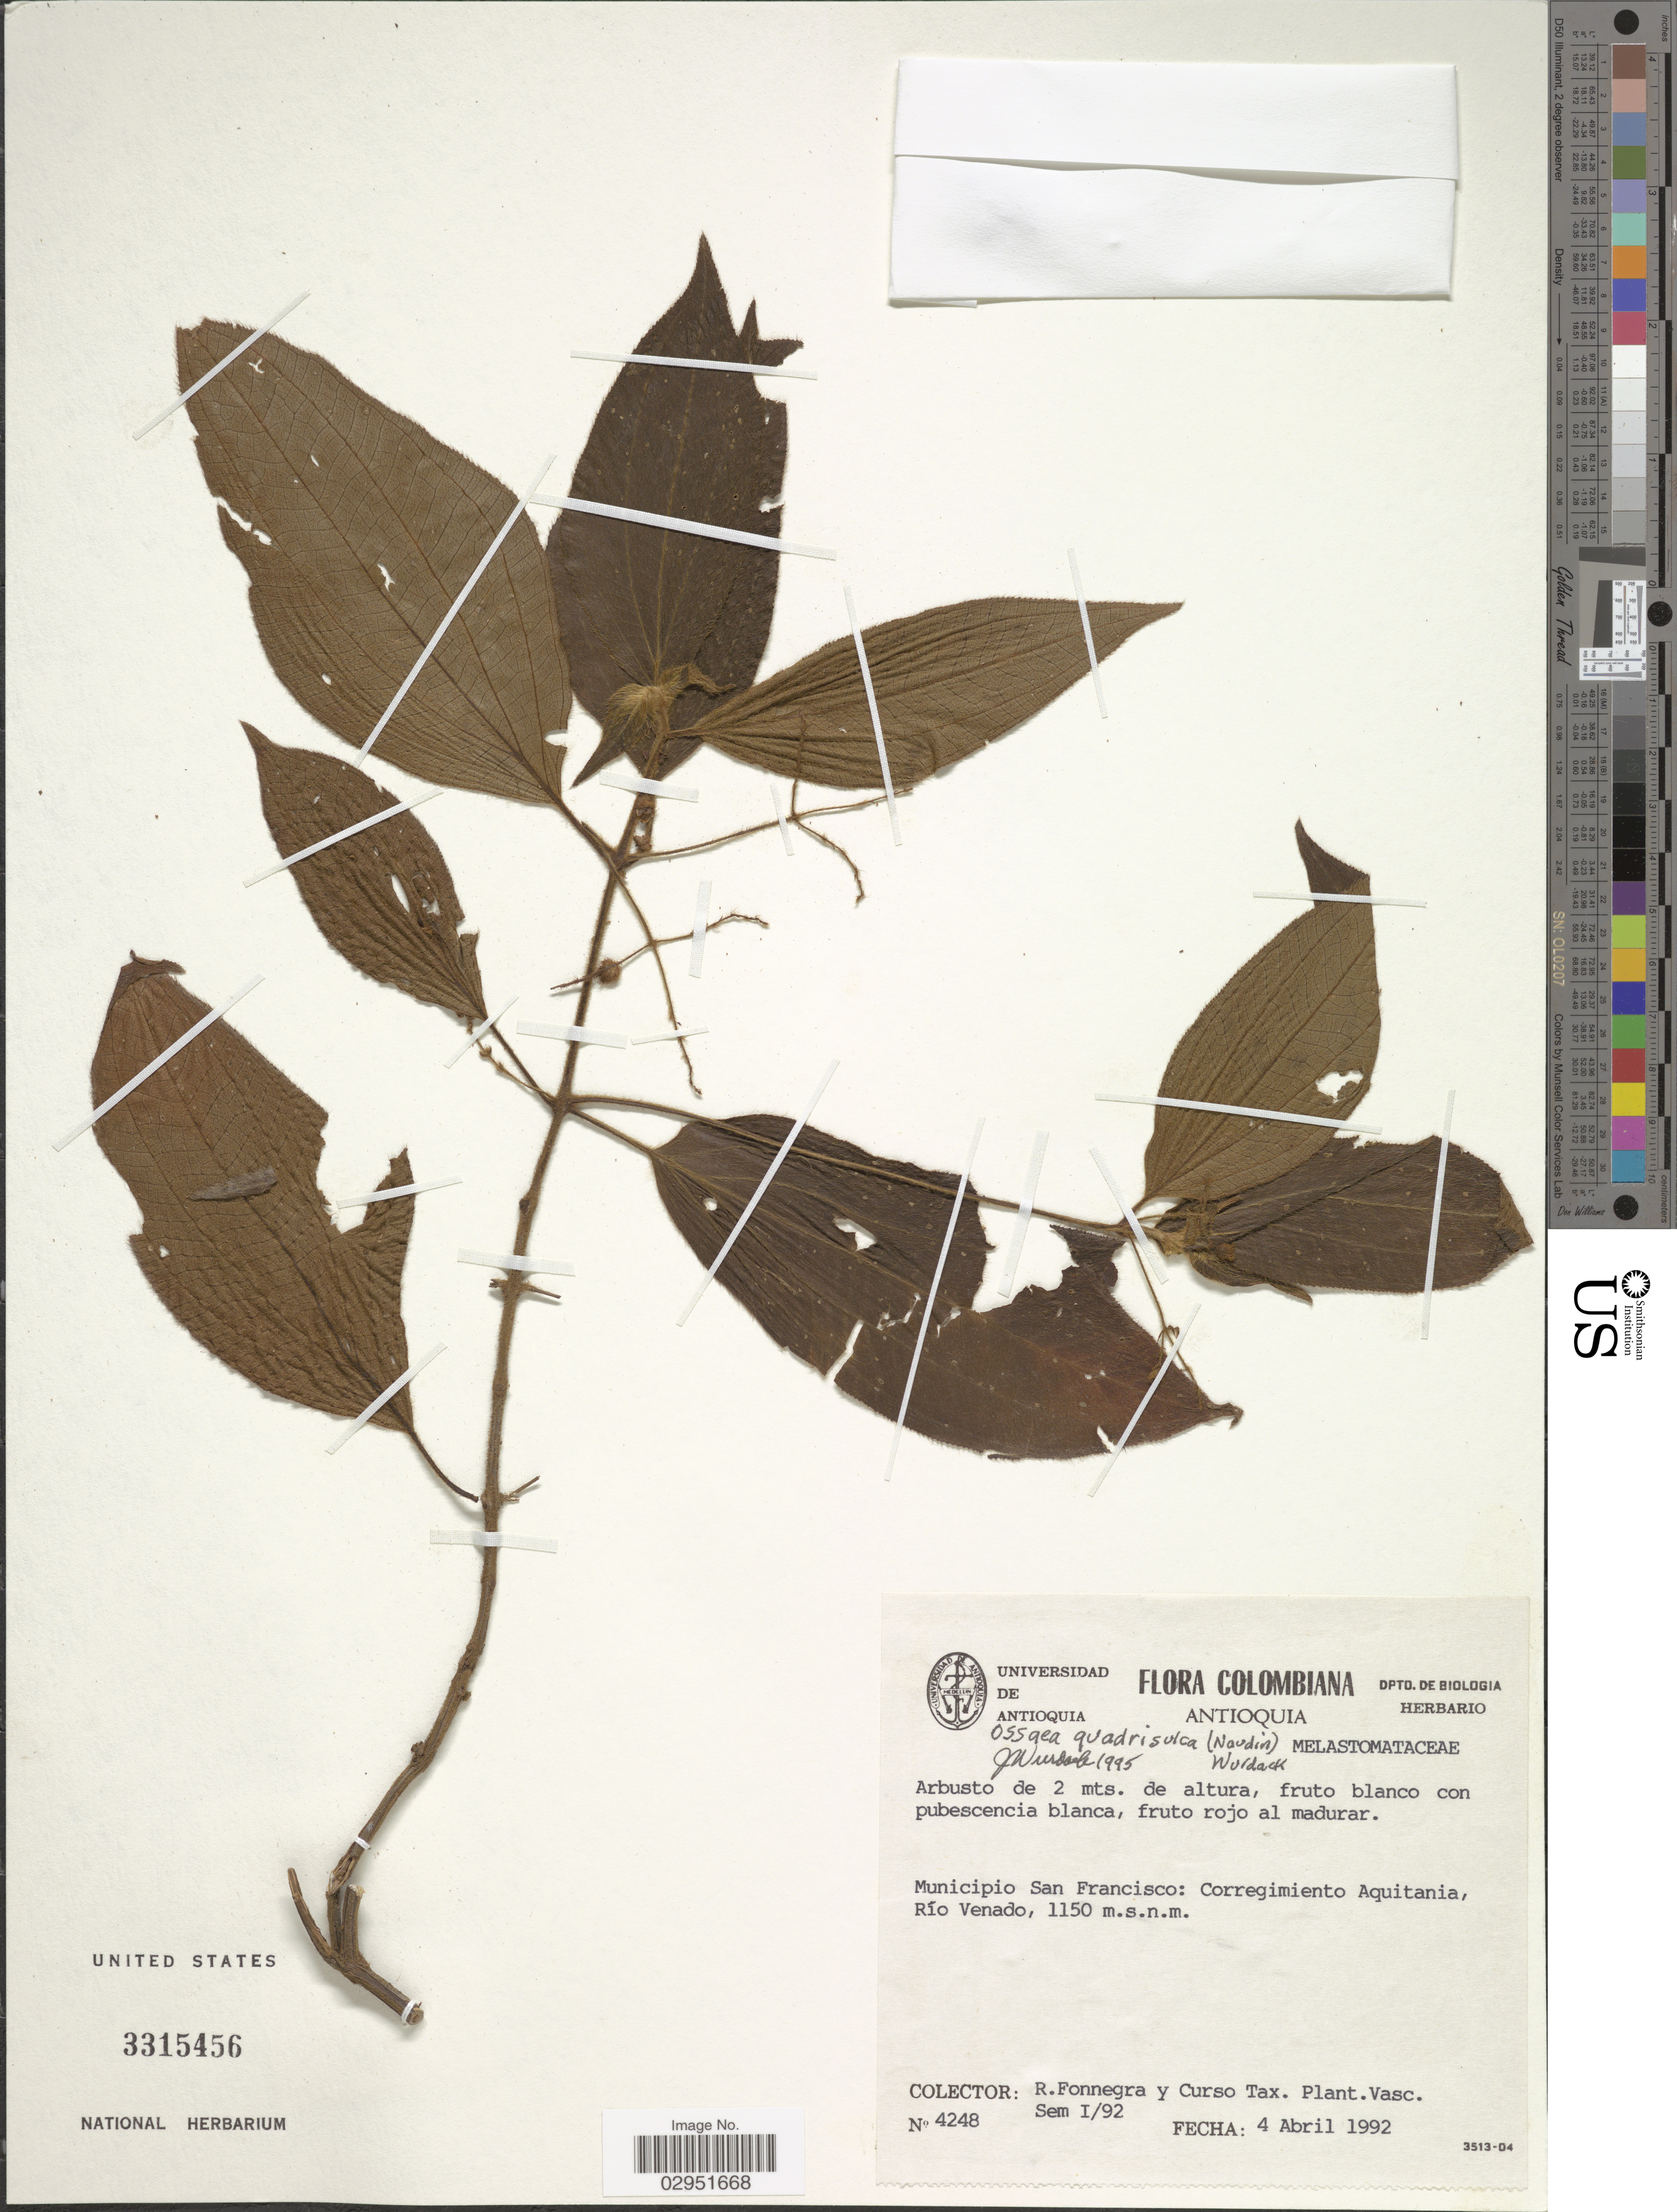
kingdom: Plantae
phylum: Tracheophyta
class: Magnoliopsida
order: Myrtales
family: Melastomataceae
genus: Ossaea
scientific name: Ossaea quadrisulca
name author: (Naudin) Wurdack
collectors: R. Fonnegra & Curso Tax. Plant. Vasc. I/92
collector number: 4248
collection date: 1992-04-04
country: Colombia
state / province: Antioquia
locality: Municipio San Francisco: Corregimiento Aquitania, Río Venado.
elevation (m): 1150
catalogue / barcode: US 3315456